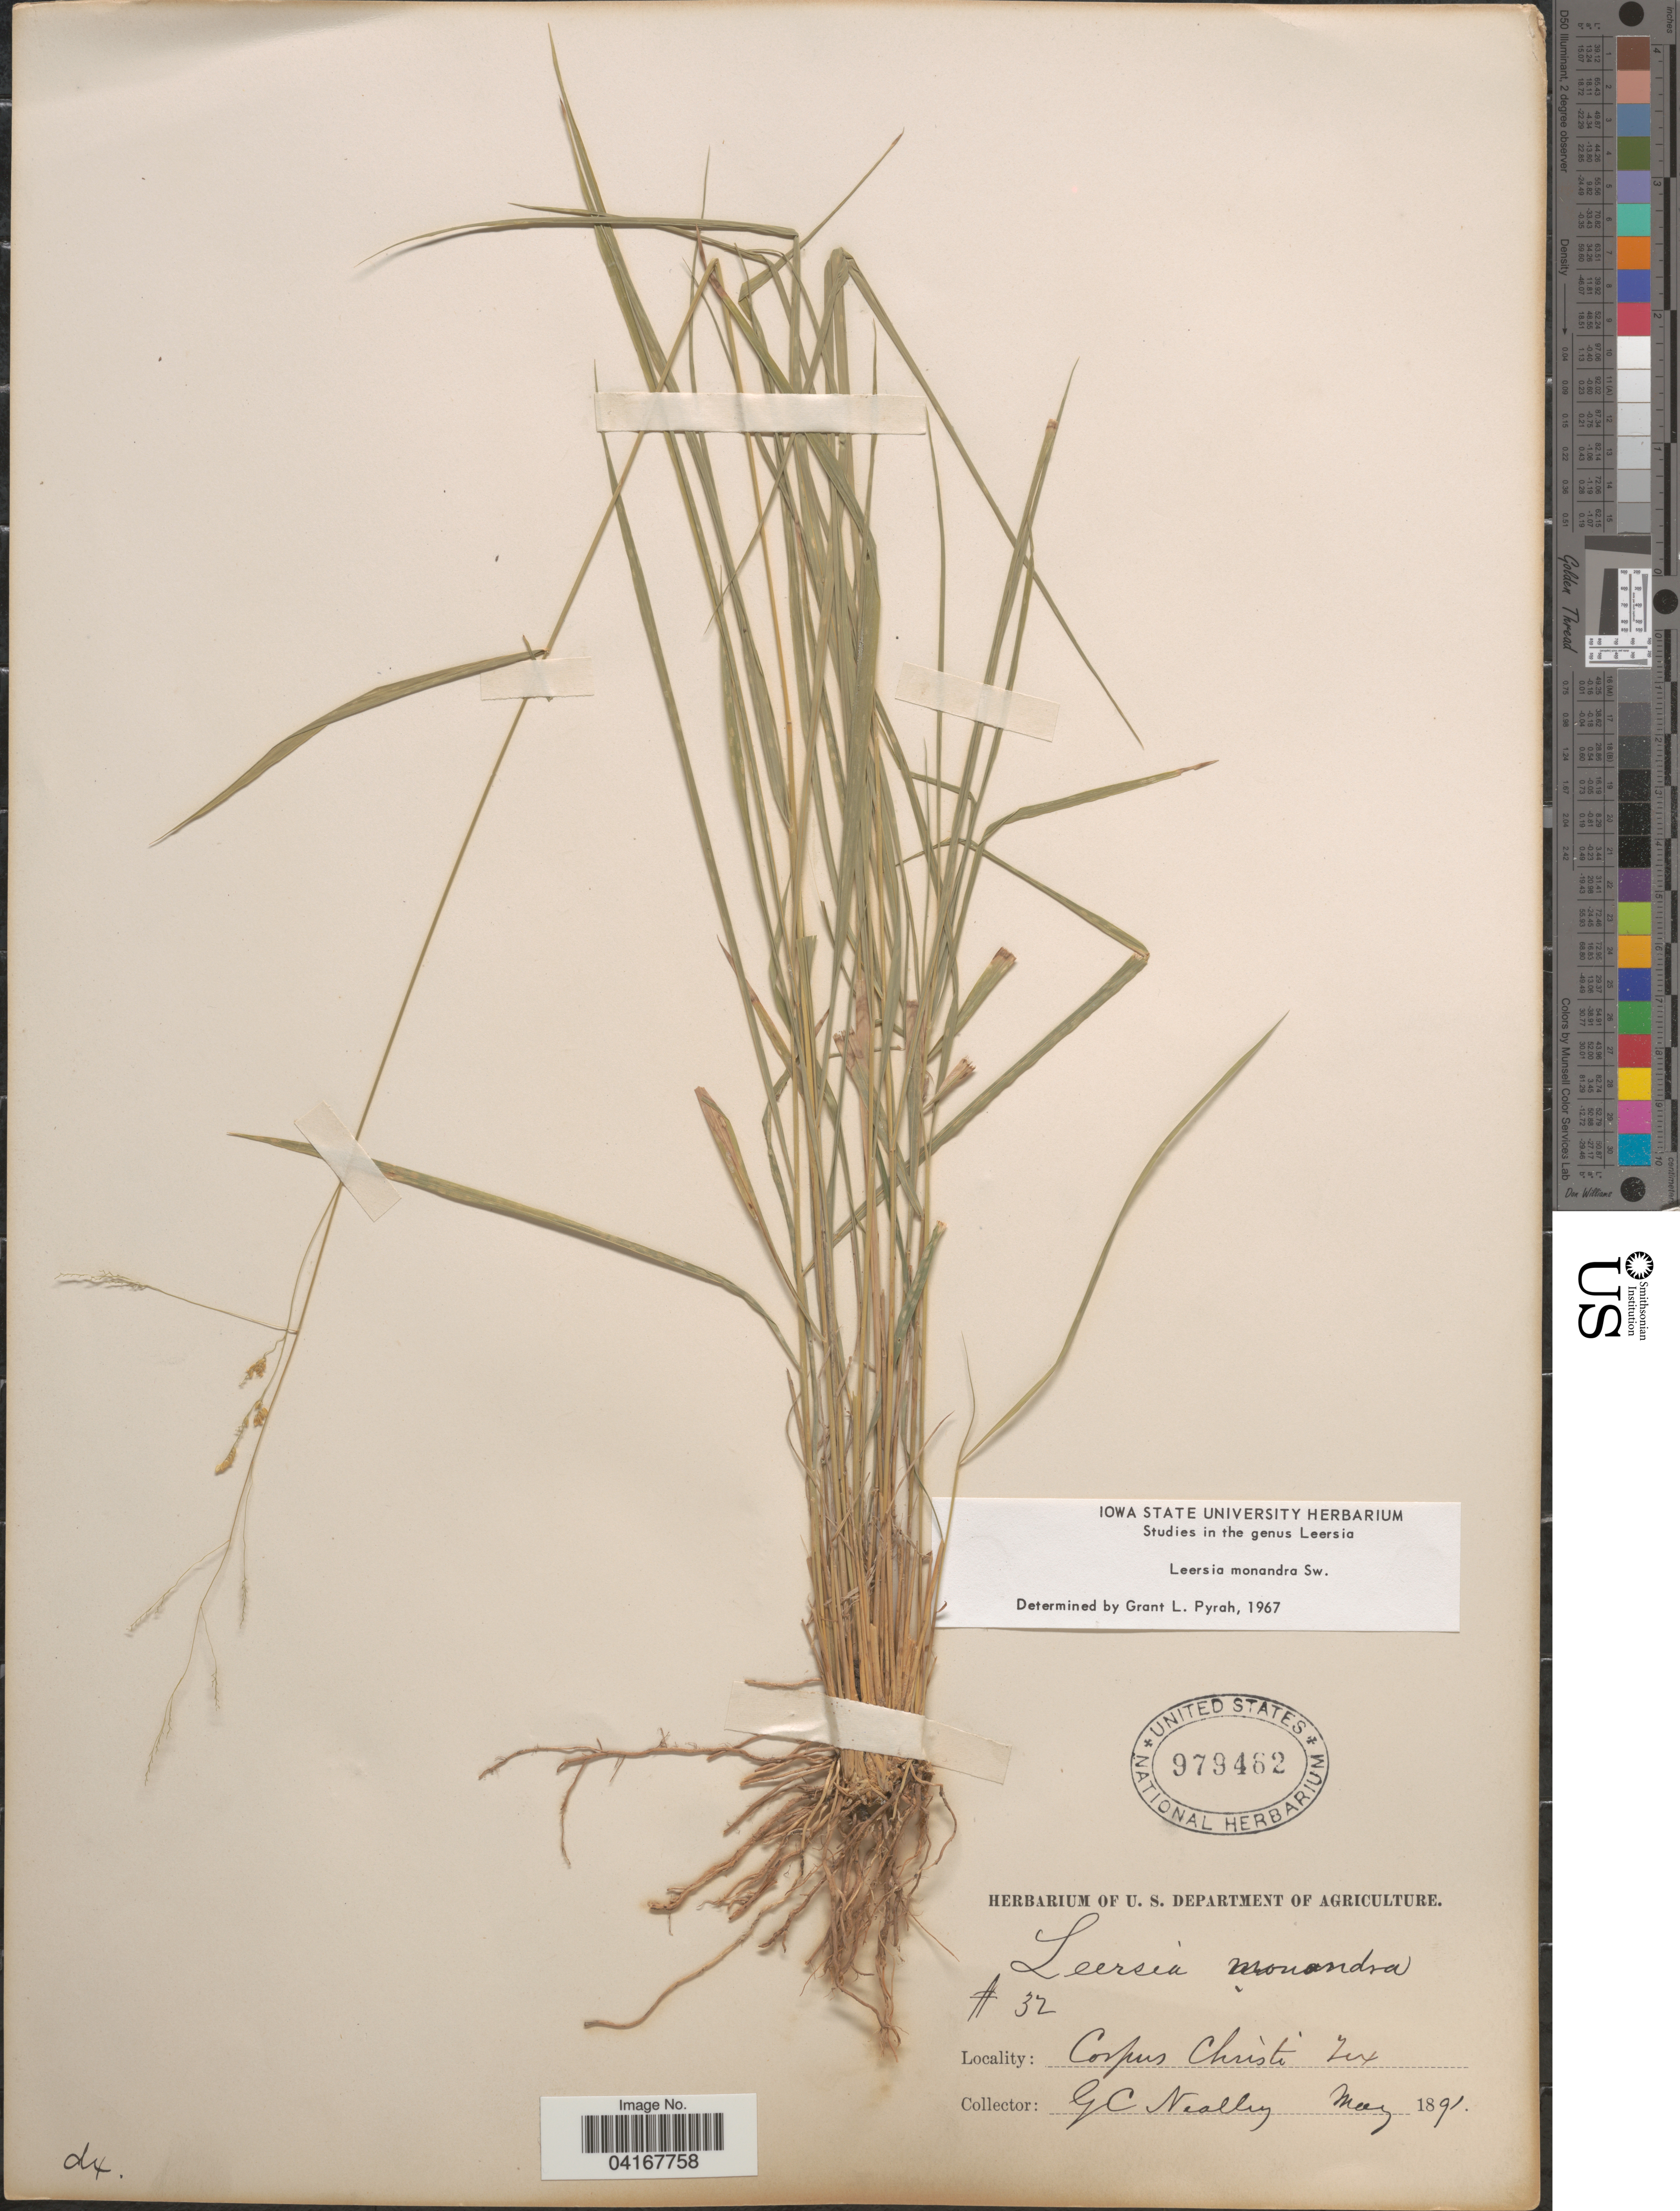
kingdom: Plantae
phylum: Tracheophyta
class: Liliopsida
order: Poales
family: Poaceae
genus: Leersia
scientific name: Leersia monandra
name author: Sw.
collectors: G. C. Nealley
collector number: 32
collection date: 1891-05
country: United States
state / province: Texas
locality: Corpus Christi.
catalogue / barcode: US 979462